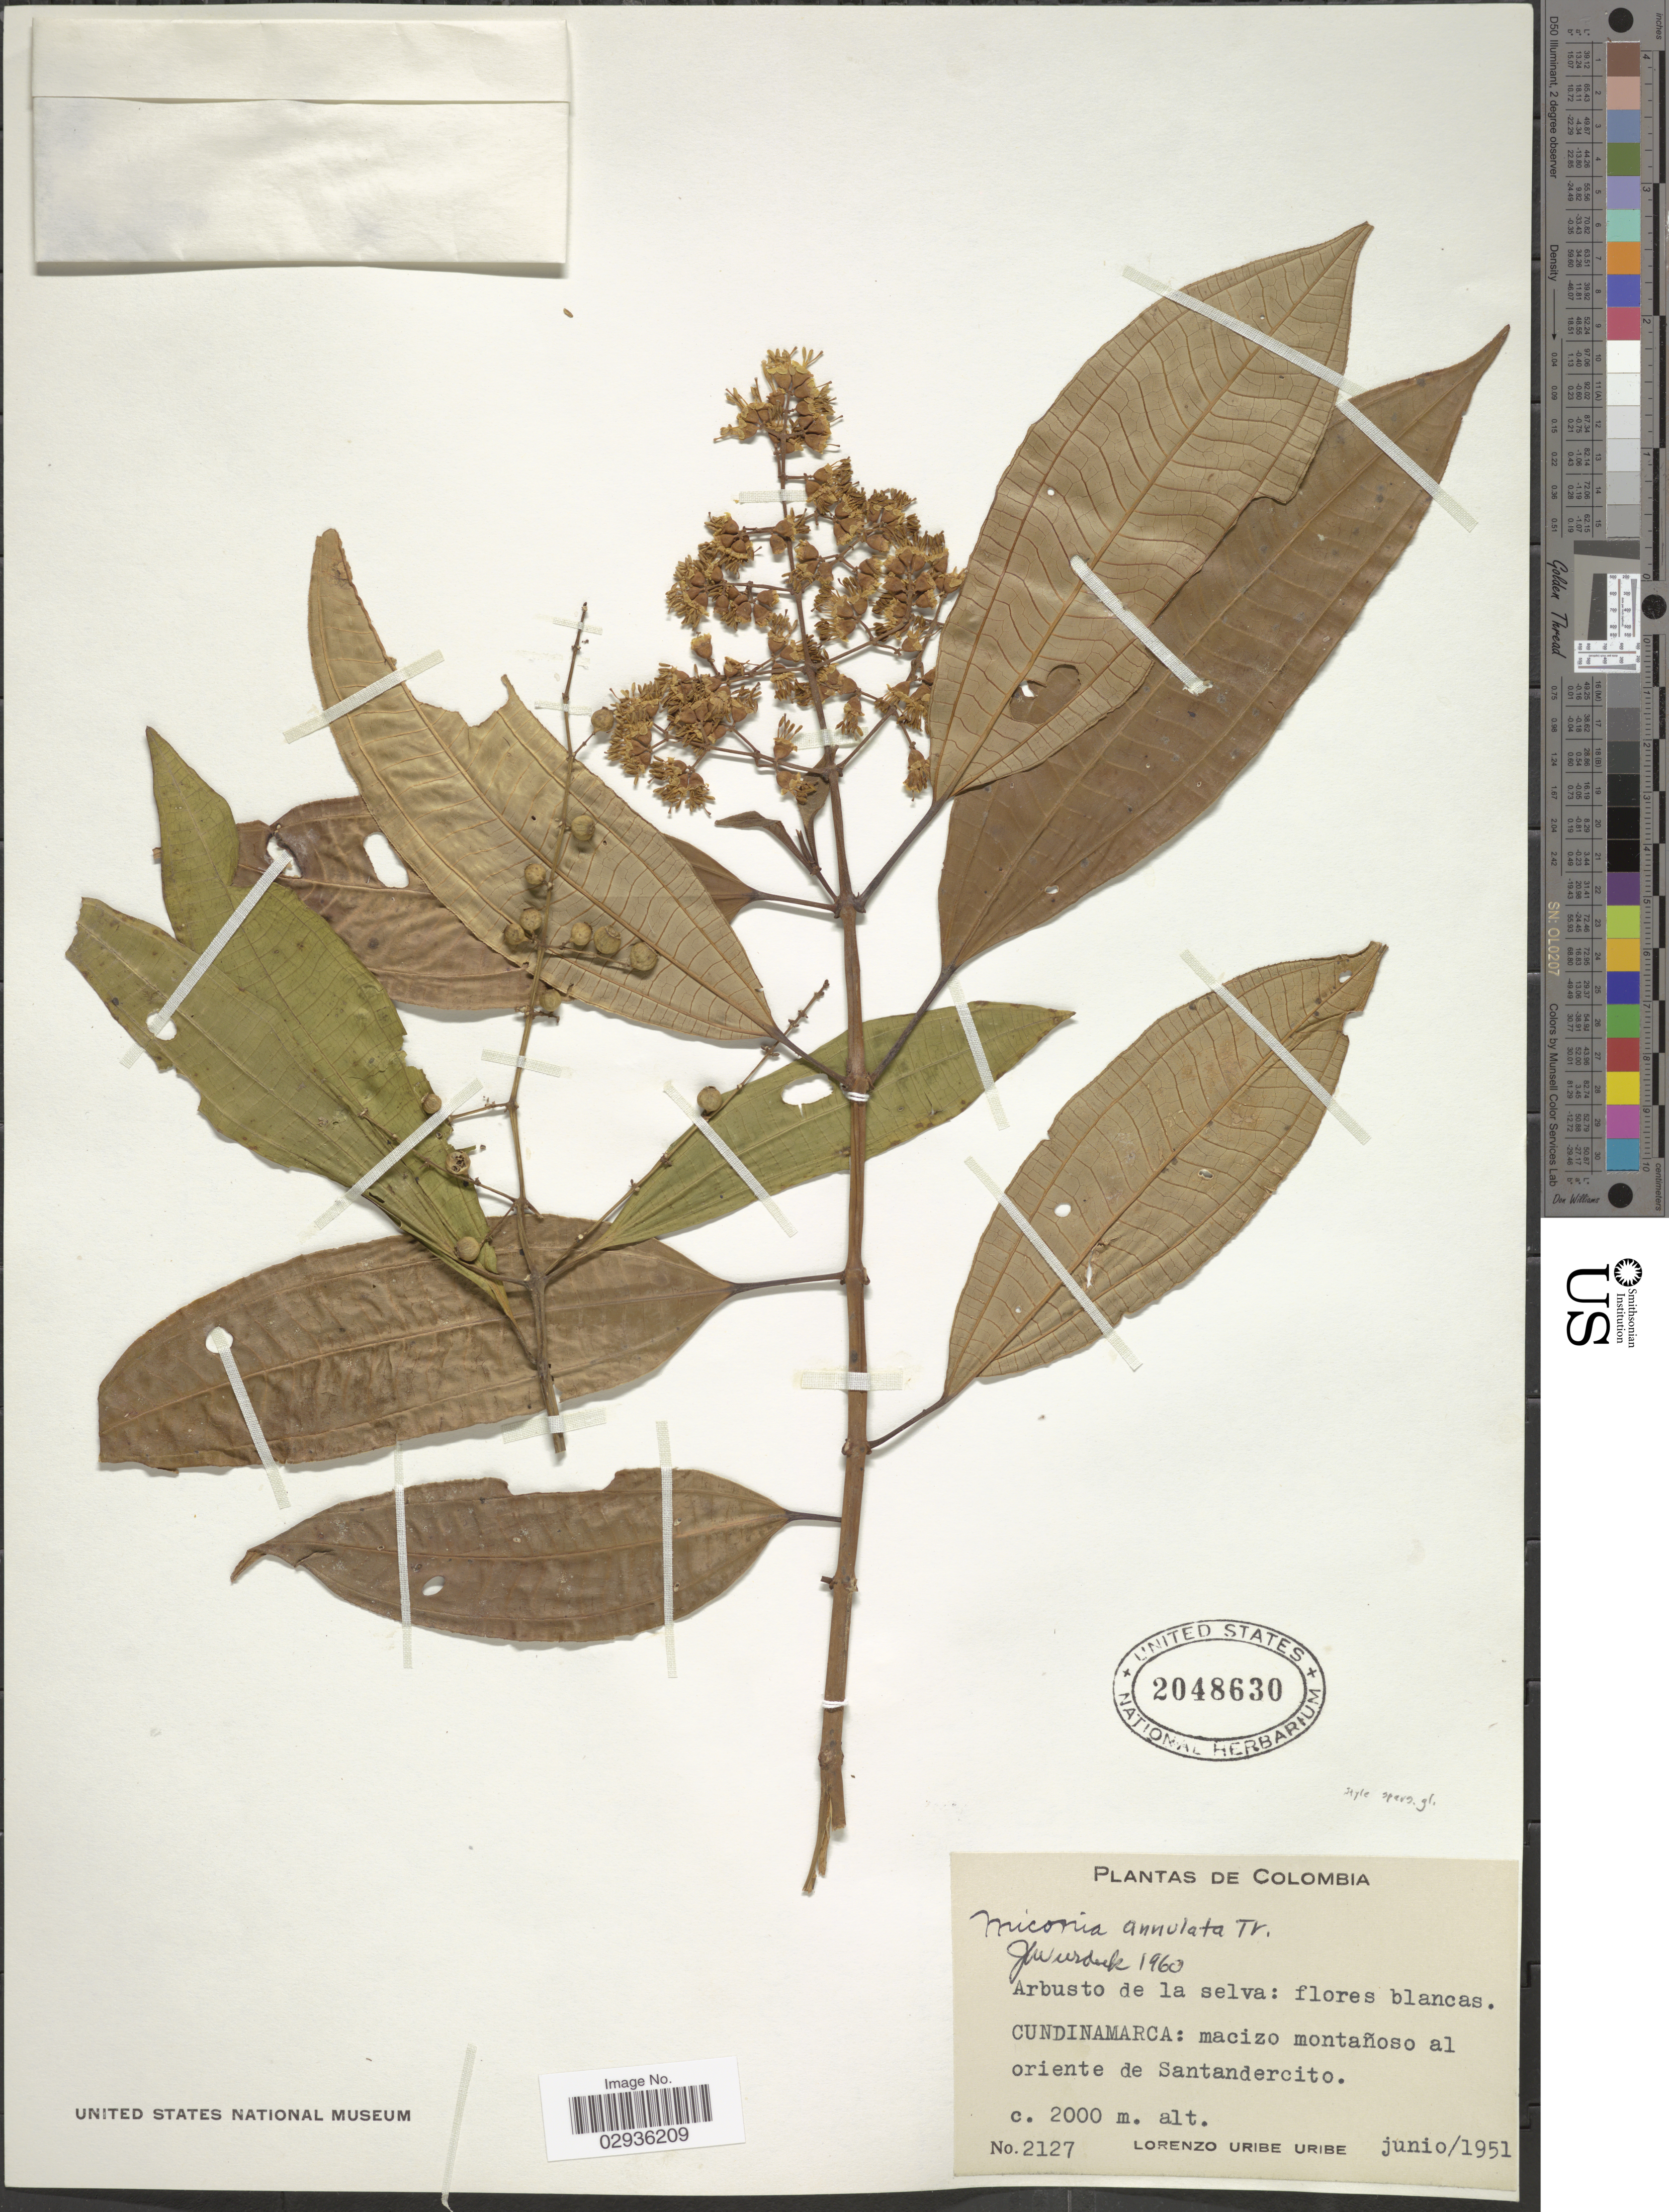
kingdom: Plantae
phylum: Tracheophyta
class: Magnoliopsida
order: Myrtales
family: Melastomataceae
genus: Miconia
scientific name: Miconia annulata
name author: (Naudin) Triana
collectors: L. Uribe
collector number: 2127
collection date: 1951-06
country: Colombia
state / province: Cundinamarca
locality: Macizo montañoso al oriente de Santandercito.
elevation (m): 2000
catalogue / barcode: US 2048630